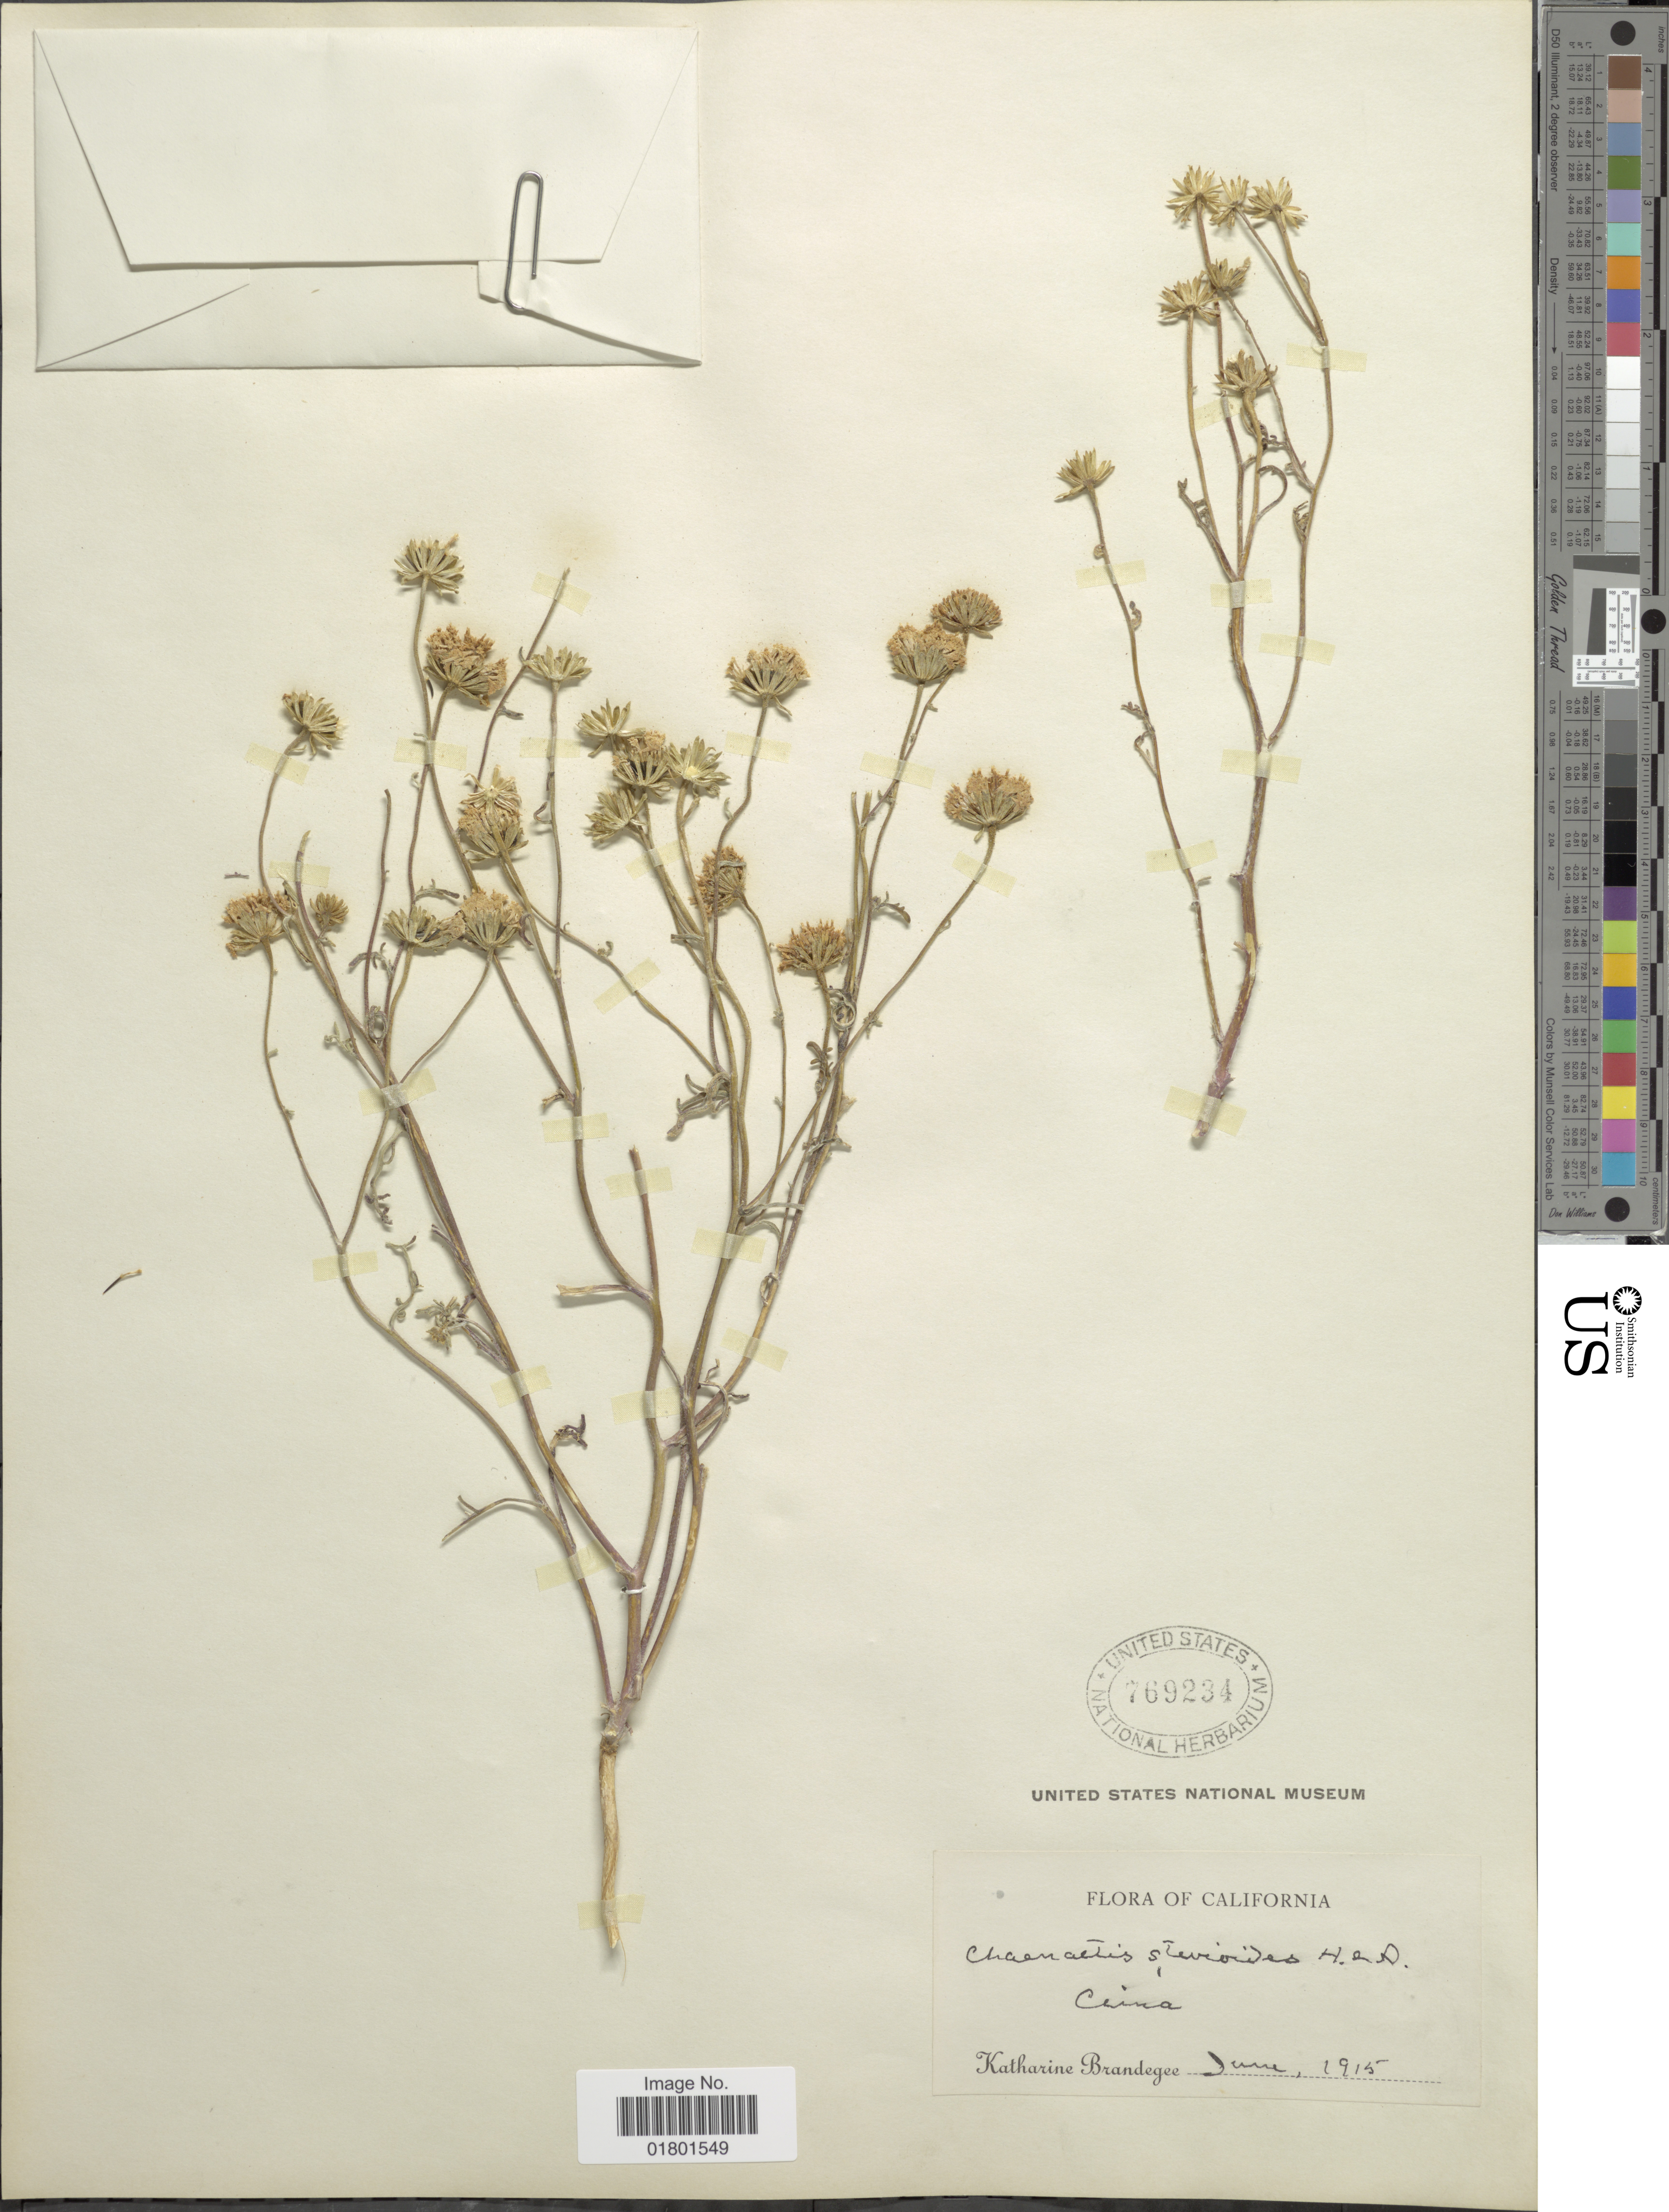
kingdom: Plantae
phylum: Tracheophyta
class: Magnoliopsida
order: Asterales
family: Asteraceae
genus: Chaenactis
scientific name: Chaenactis stevioides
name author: Hook. & Arn.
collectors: M. K. Brandegee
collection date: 1915-06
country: United States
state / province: California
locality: Cima.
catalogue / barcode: US 769234